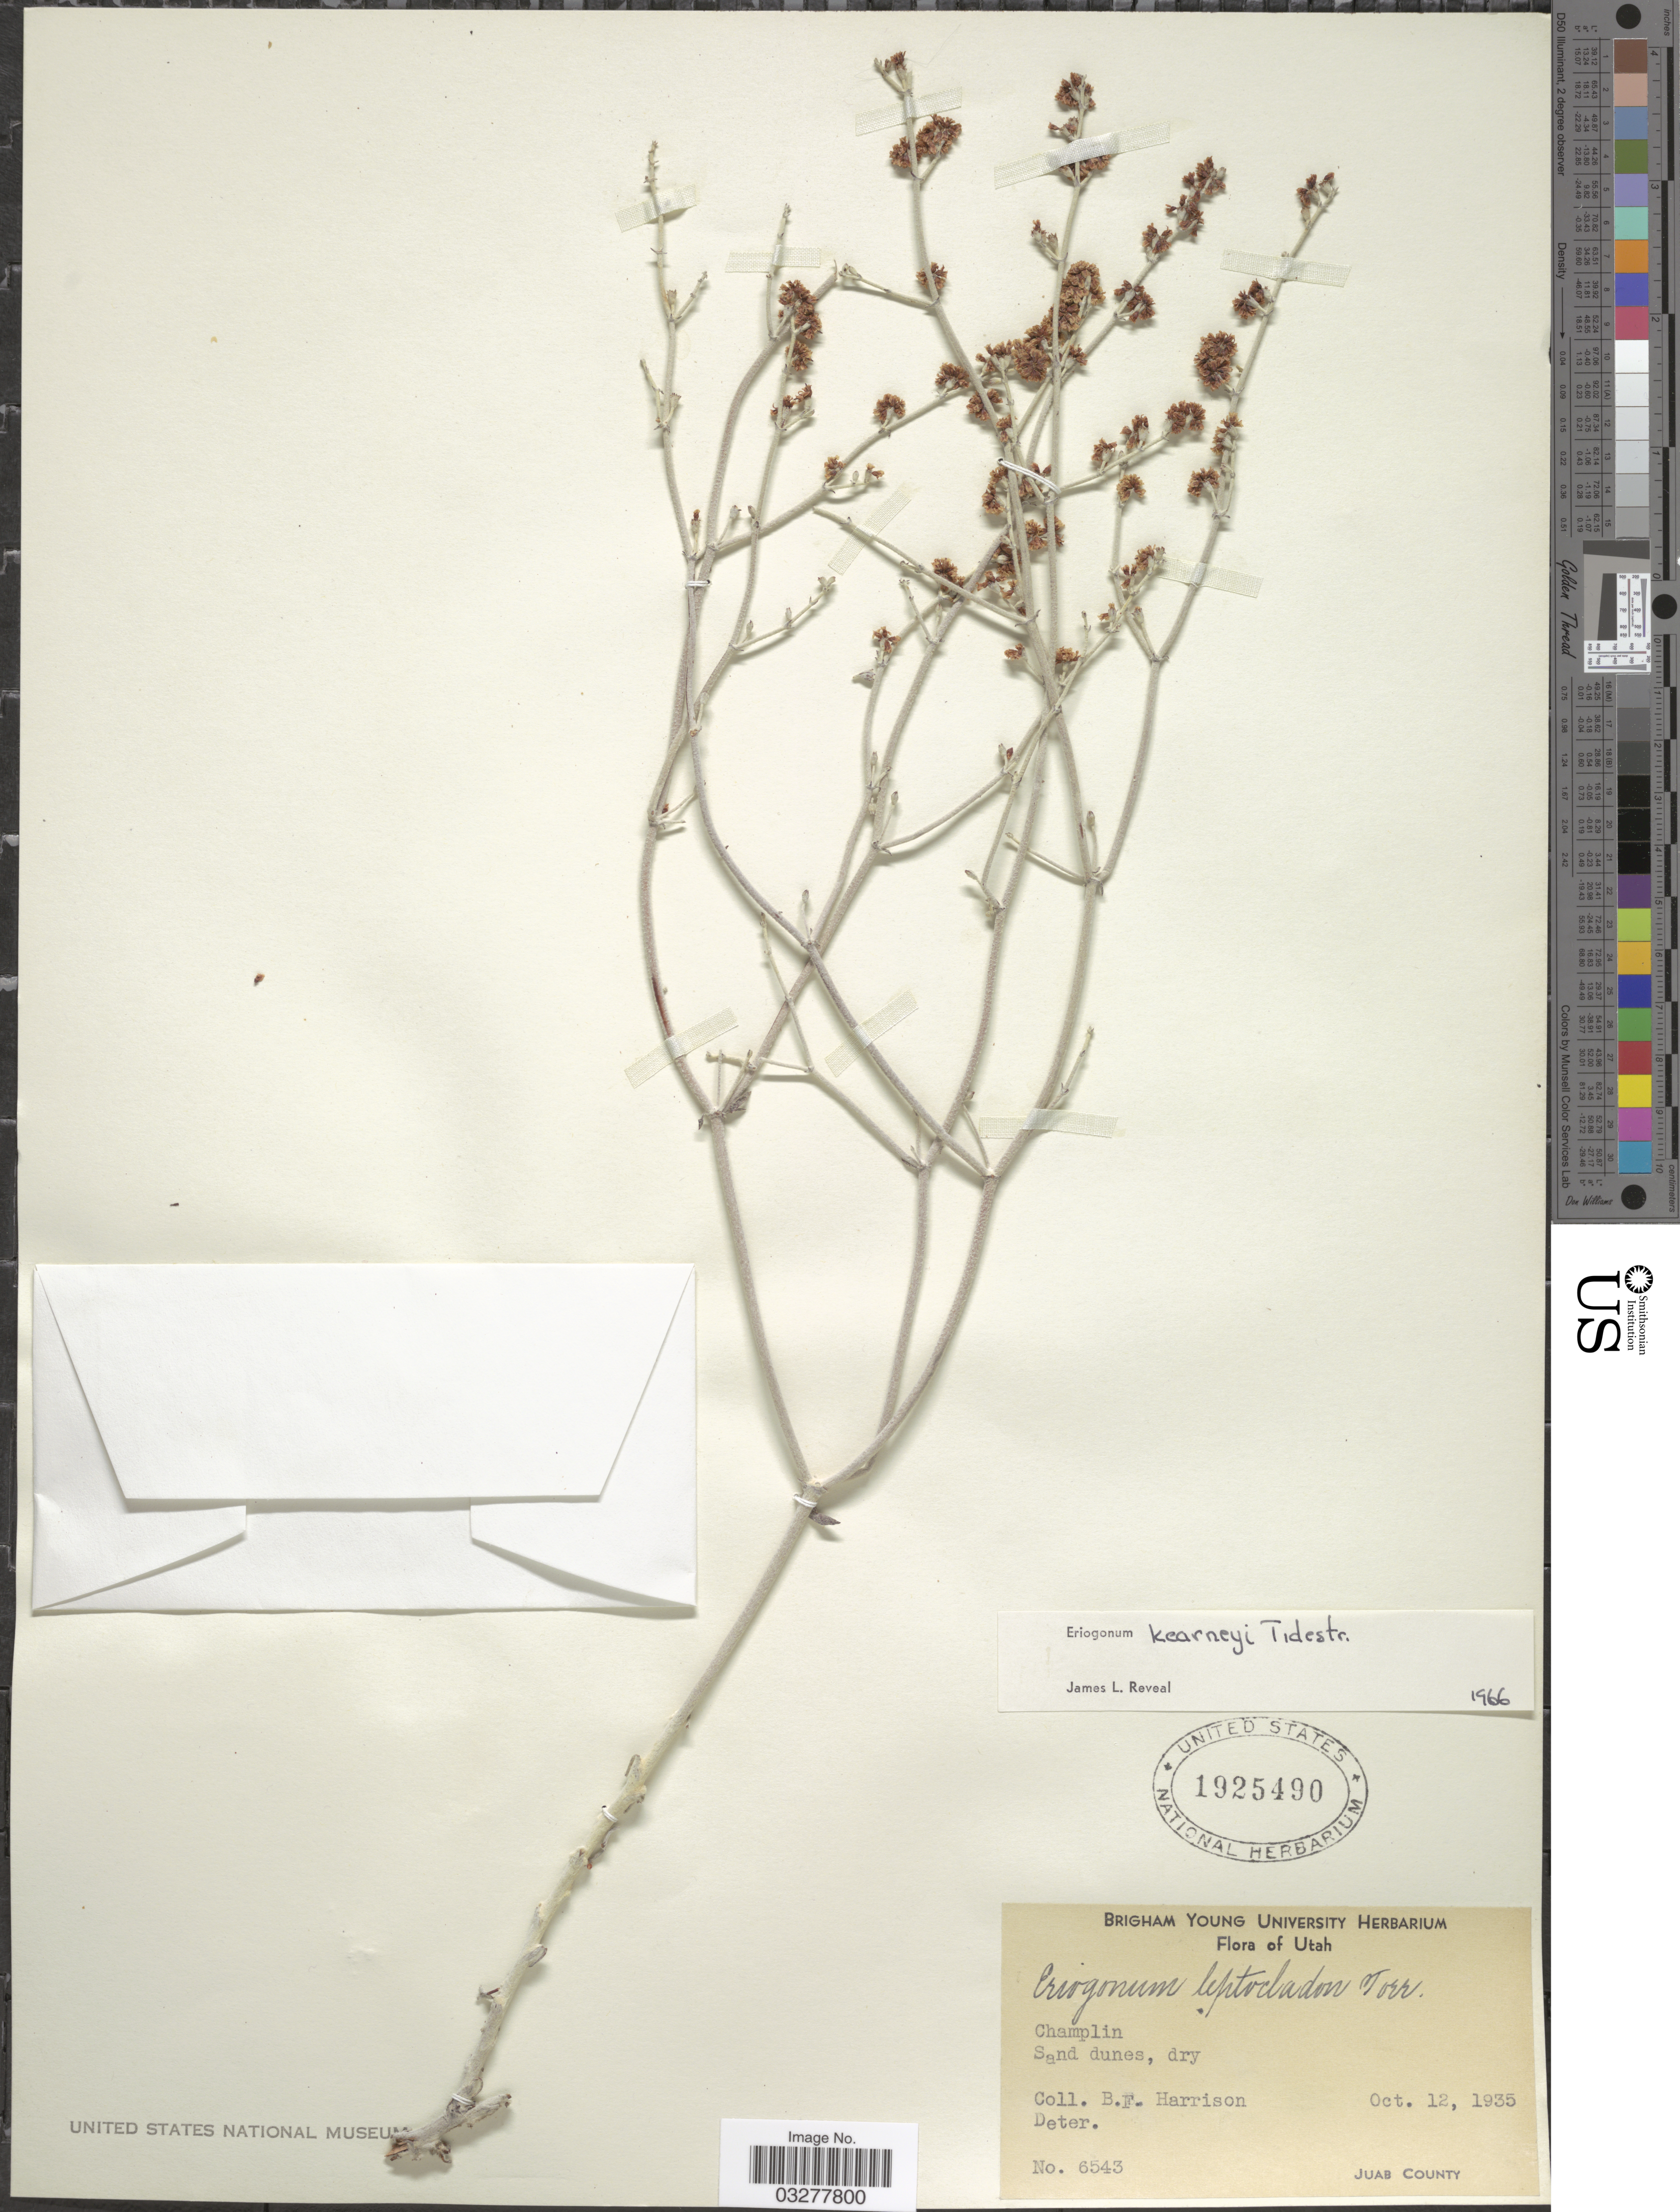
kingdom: Plantae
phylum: Tracheophyta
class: Magnoliopsida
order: Caryophyllales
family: Polygonaceae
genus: Eriogonum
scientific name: Eriogonum kearneyi var. kearneyi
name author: Tidestr.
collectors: B. F. Harrison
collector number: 6543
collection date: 1935-10-12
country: United States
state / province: Utah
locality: Champlin. Juab County.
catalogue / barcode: US 1925490